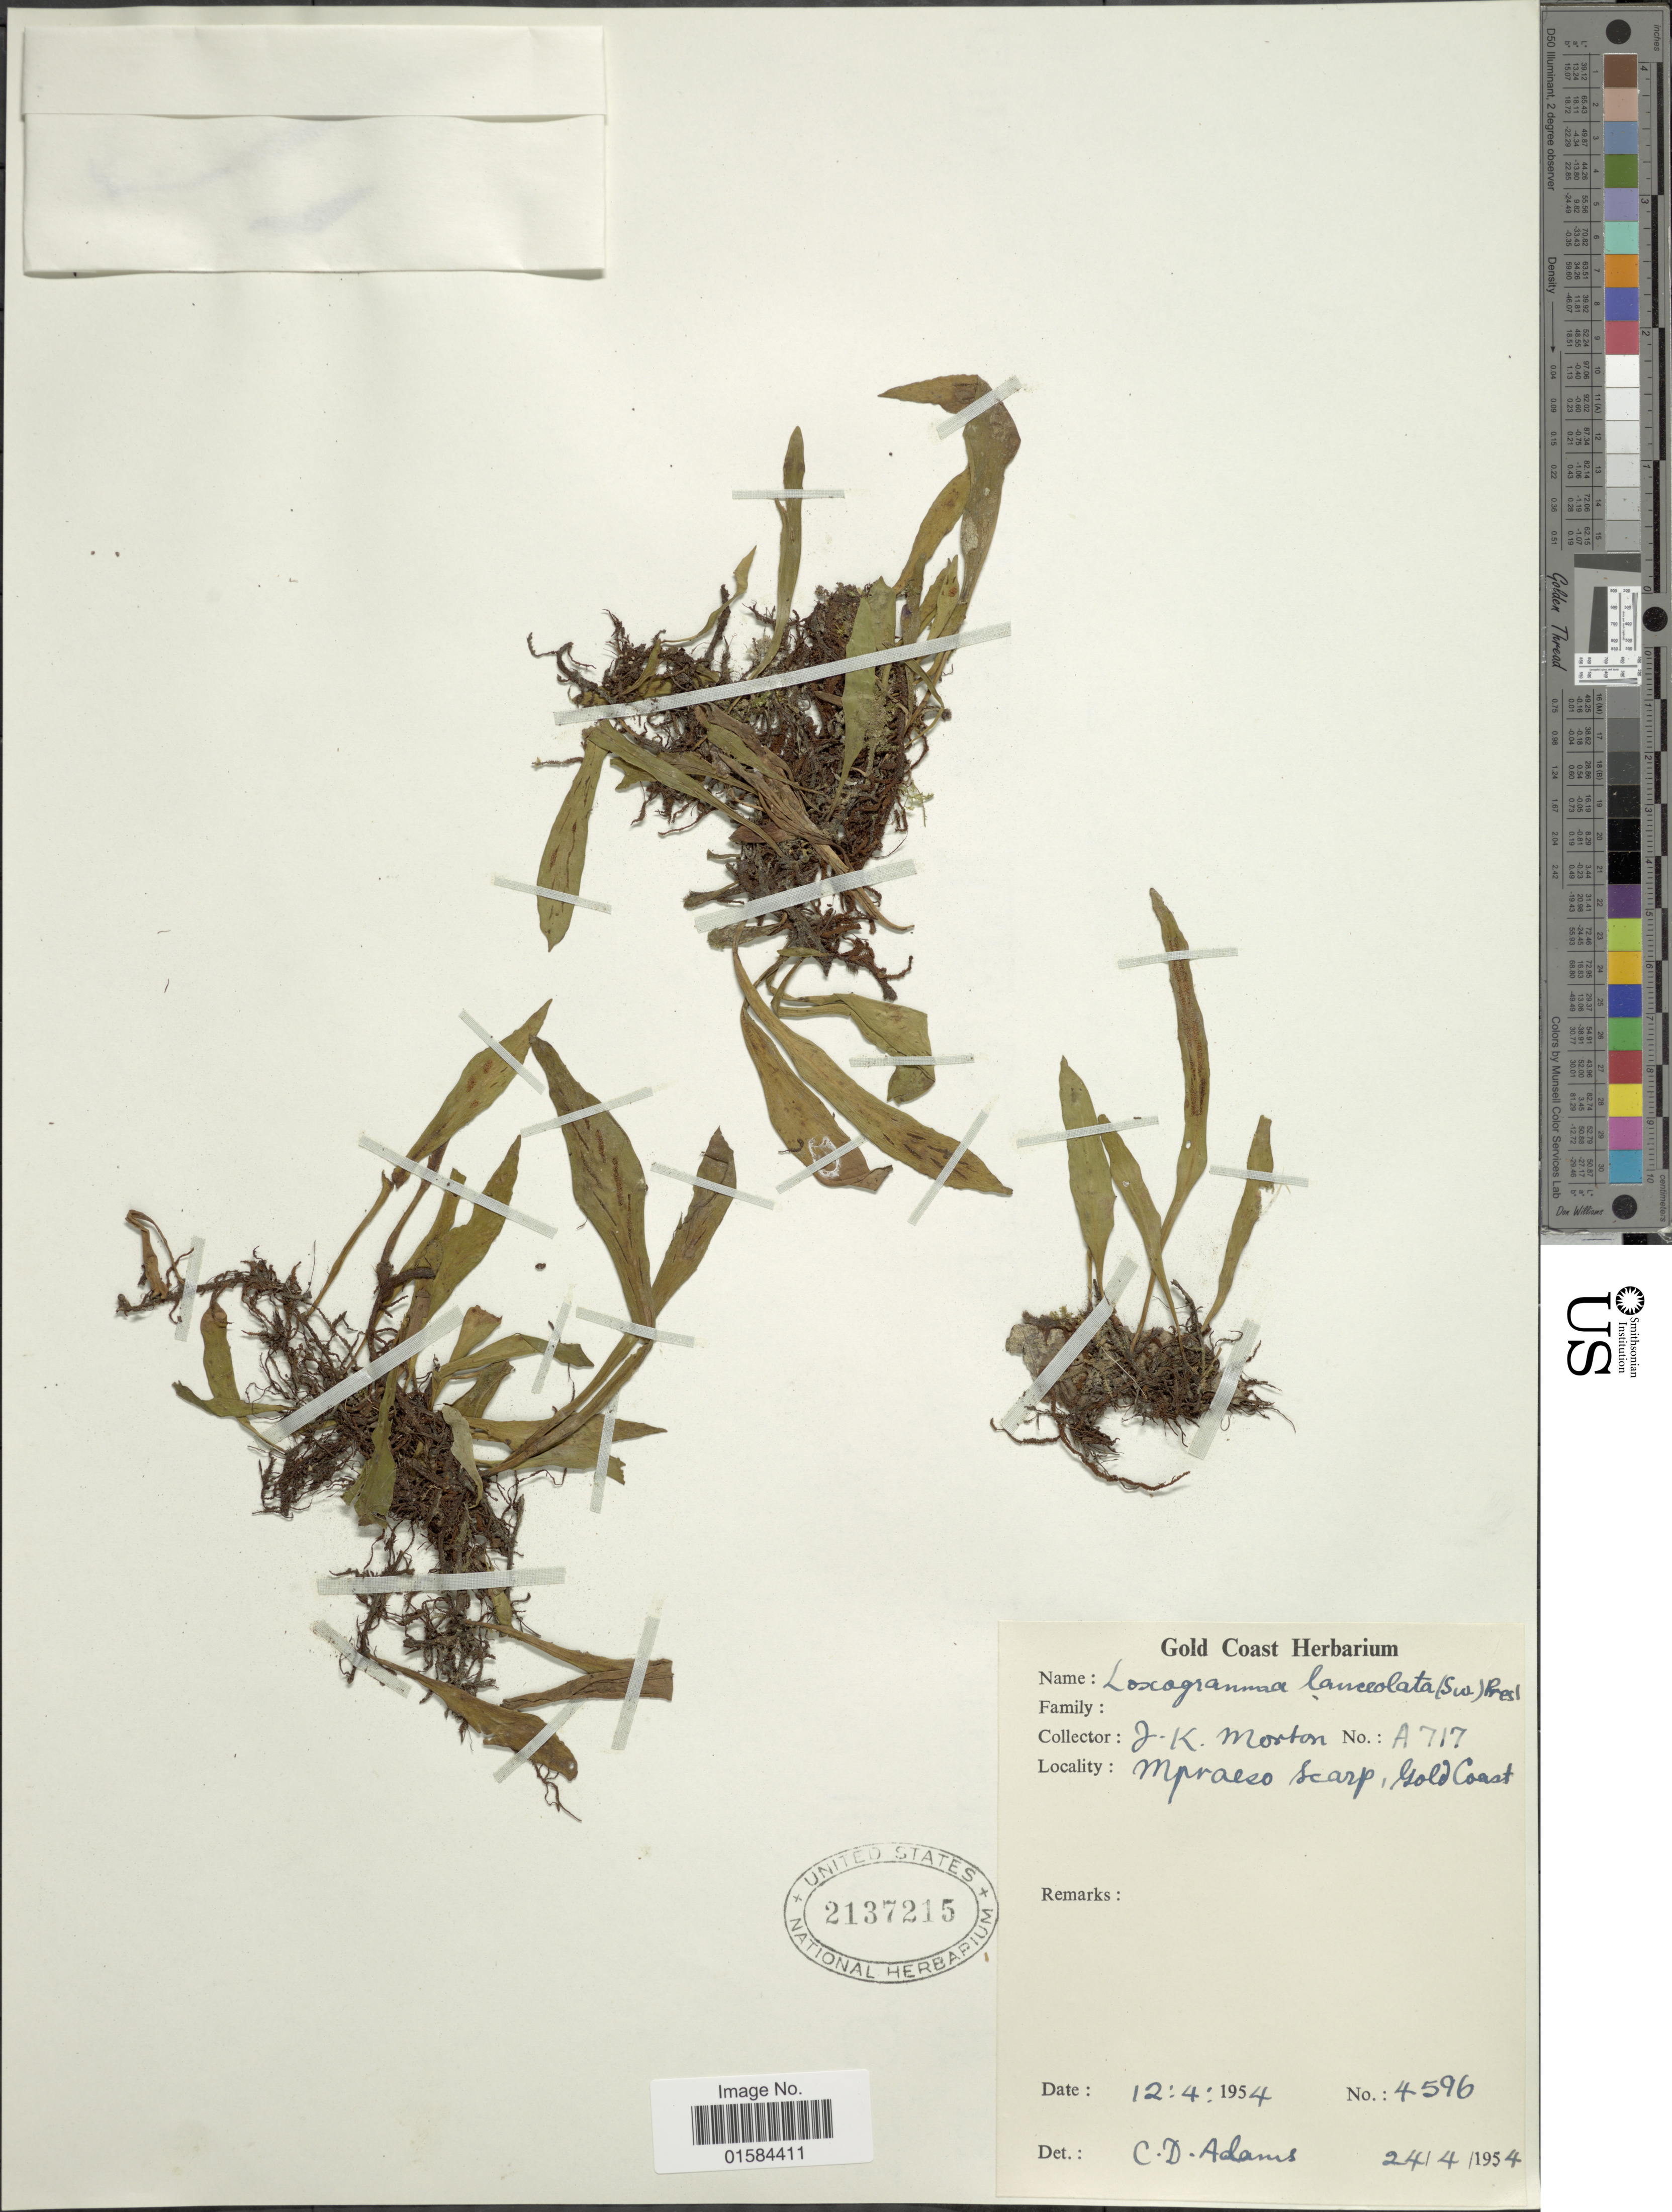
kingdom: Plantae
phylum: Tracheophyta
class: Polypodiopsida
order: Polypodiales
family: Polypodiaceae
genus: Loxogramme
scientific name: Loxogramme lanceolata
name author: (Sw.) C. Presl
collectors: J. K. Morton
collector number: A717/4596*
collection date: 1954-04-12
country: Ghana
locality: Mpraeso Scarp, Gold Coast.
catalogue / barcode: US 2137215